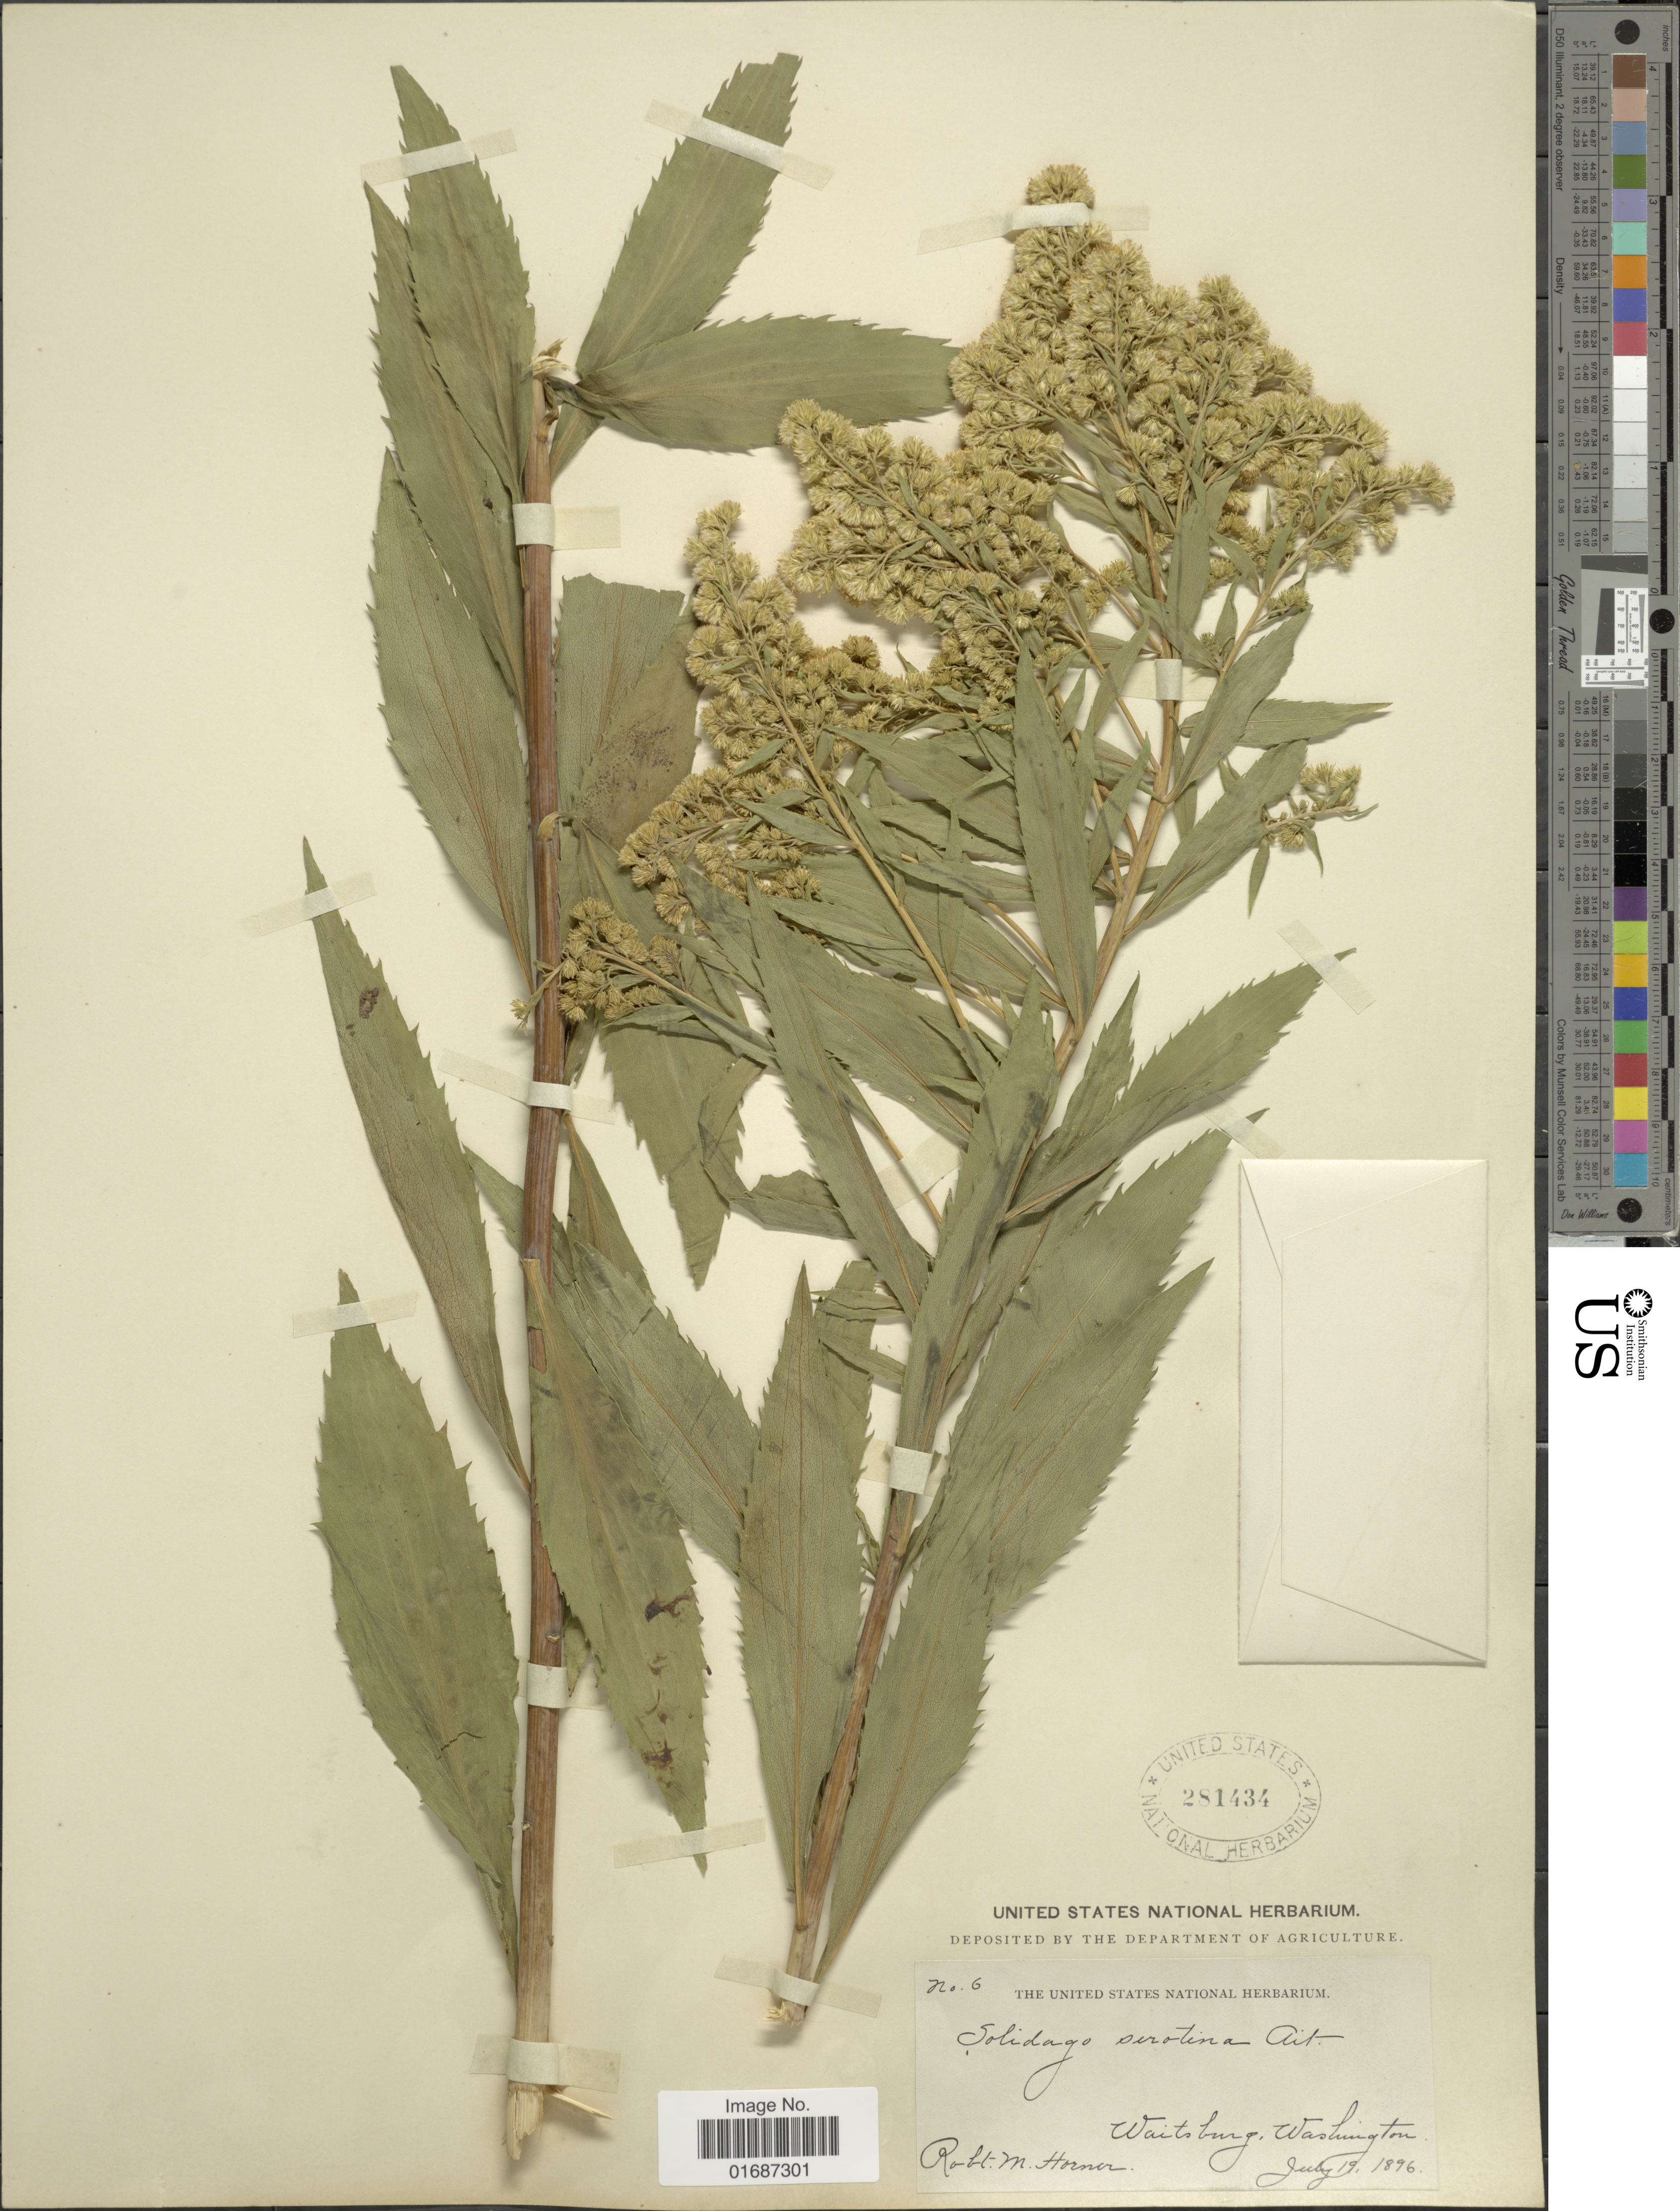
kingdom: Plantae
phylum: Tracheophyta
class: Magnoliopsida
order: Asterales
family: Asteraceae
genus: Solidago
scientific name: Solidago gigantea var. leiophylla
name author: Fernald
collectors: R. Horner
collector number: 6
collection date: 1896-07-19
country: United States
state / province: Washington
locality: Waitsburg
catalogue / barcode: US 281434